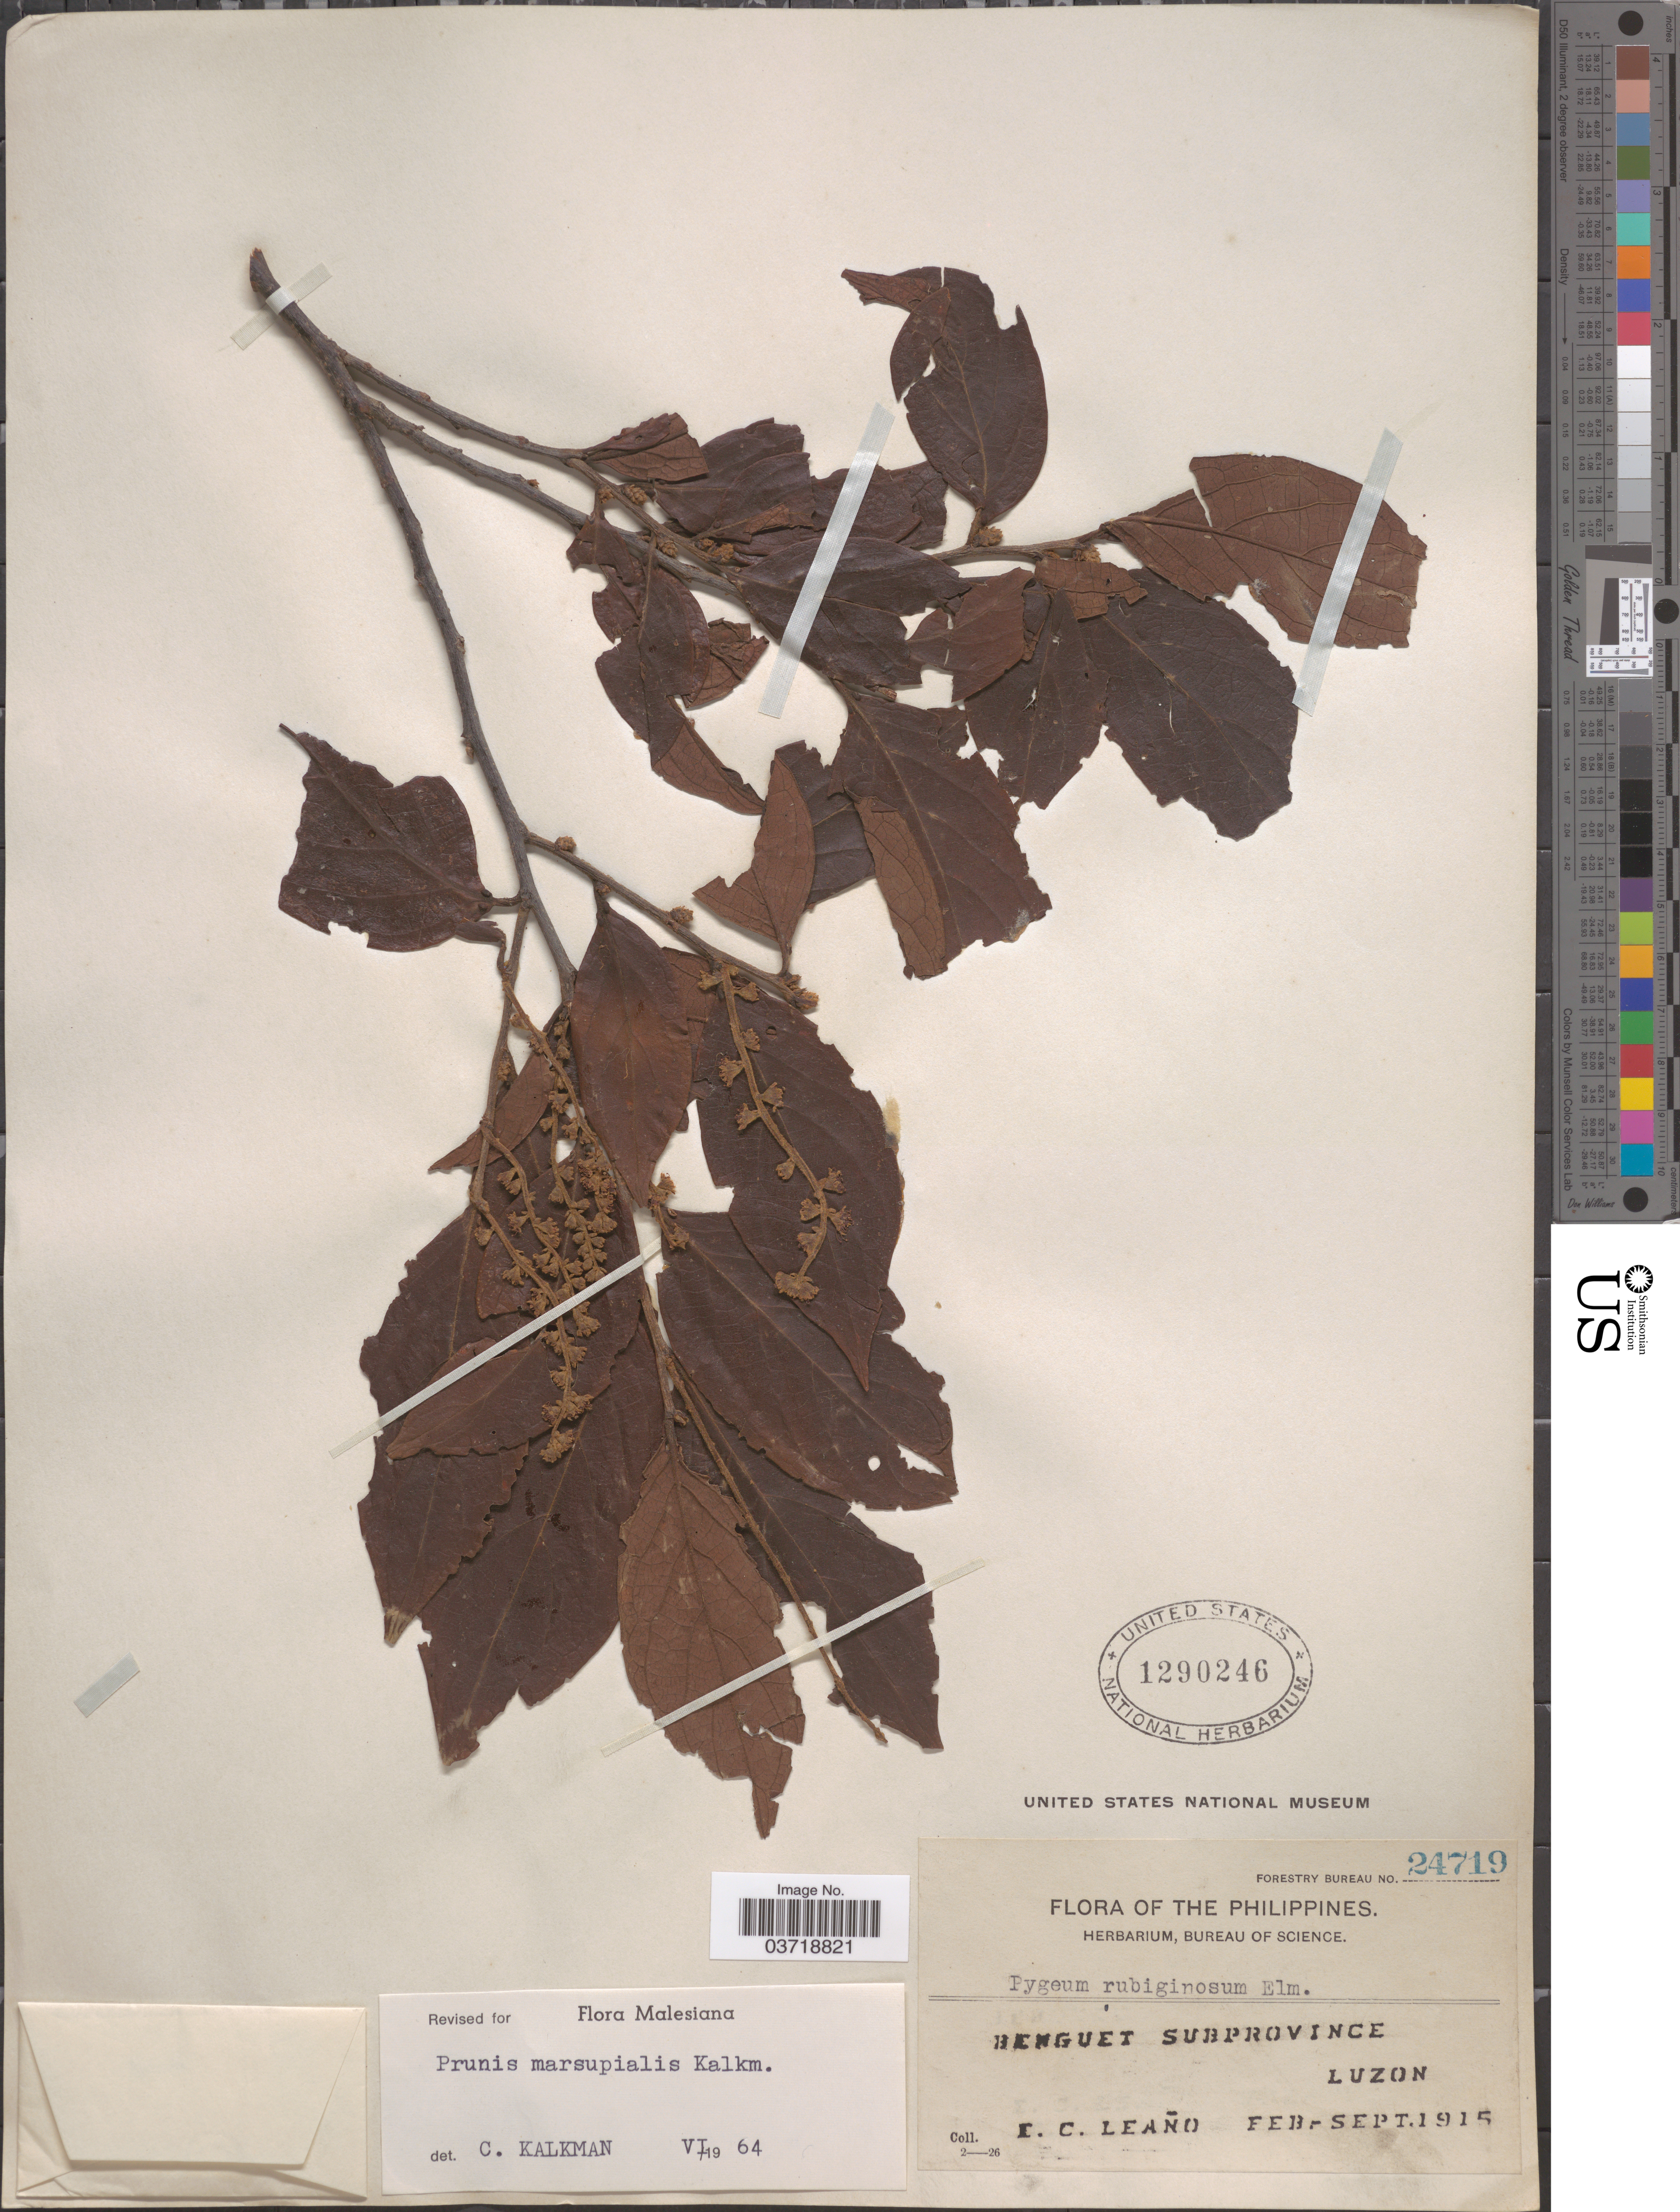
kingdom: Plantae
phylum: Tracheophyta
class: Magnoliopsida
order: Rosales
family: Rosaceae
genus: Prunus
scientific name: Prunus marsupialis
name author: Kalkman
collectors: E. Leano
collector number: Forestry Bureau 24719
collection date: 1915-02/1915-09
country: Philippines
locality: Benguet Subprovince. Luzon.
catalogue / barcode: US 1290246